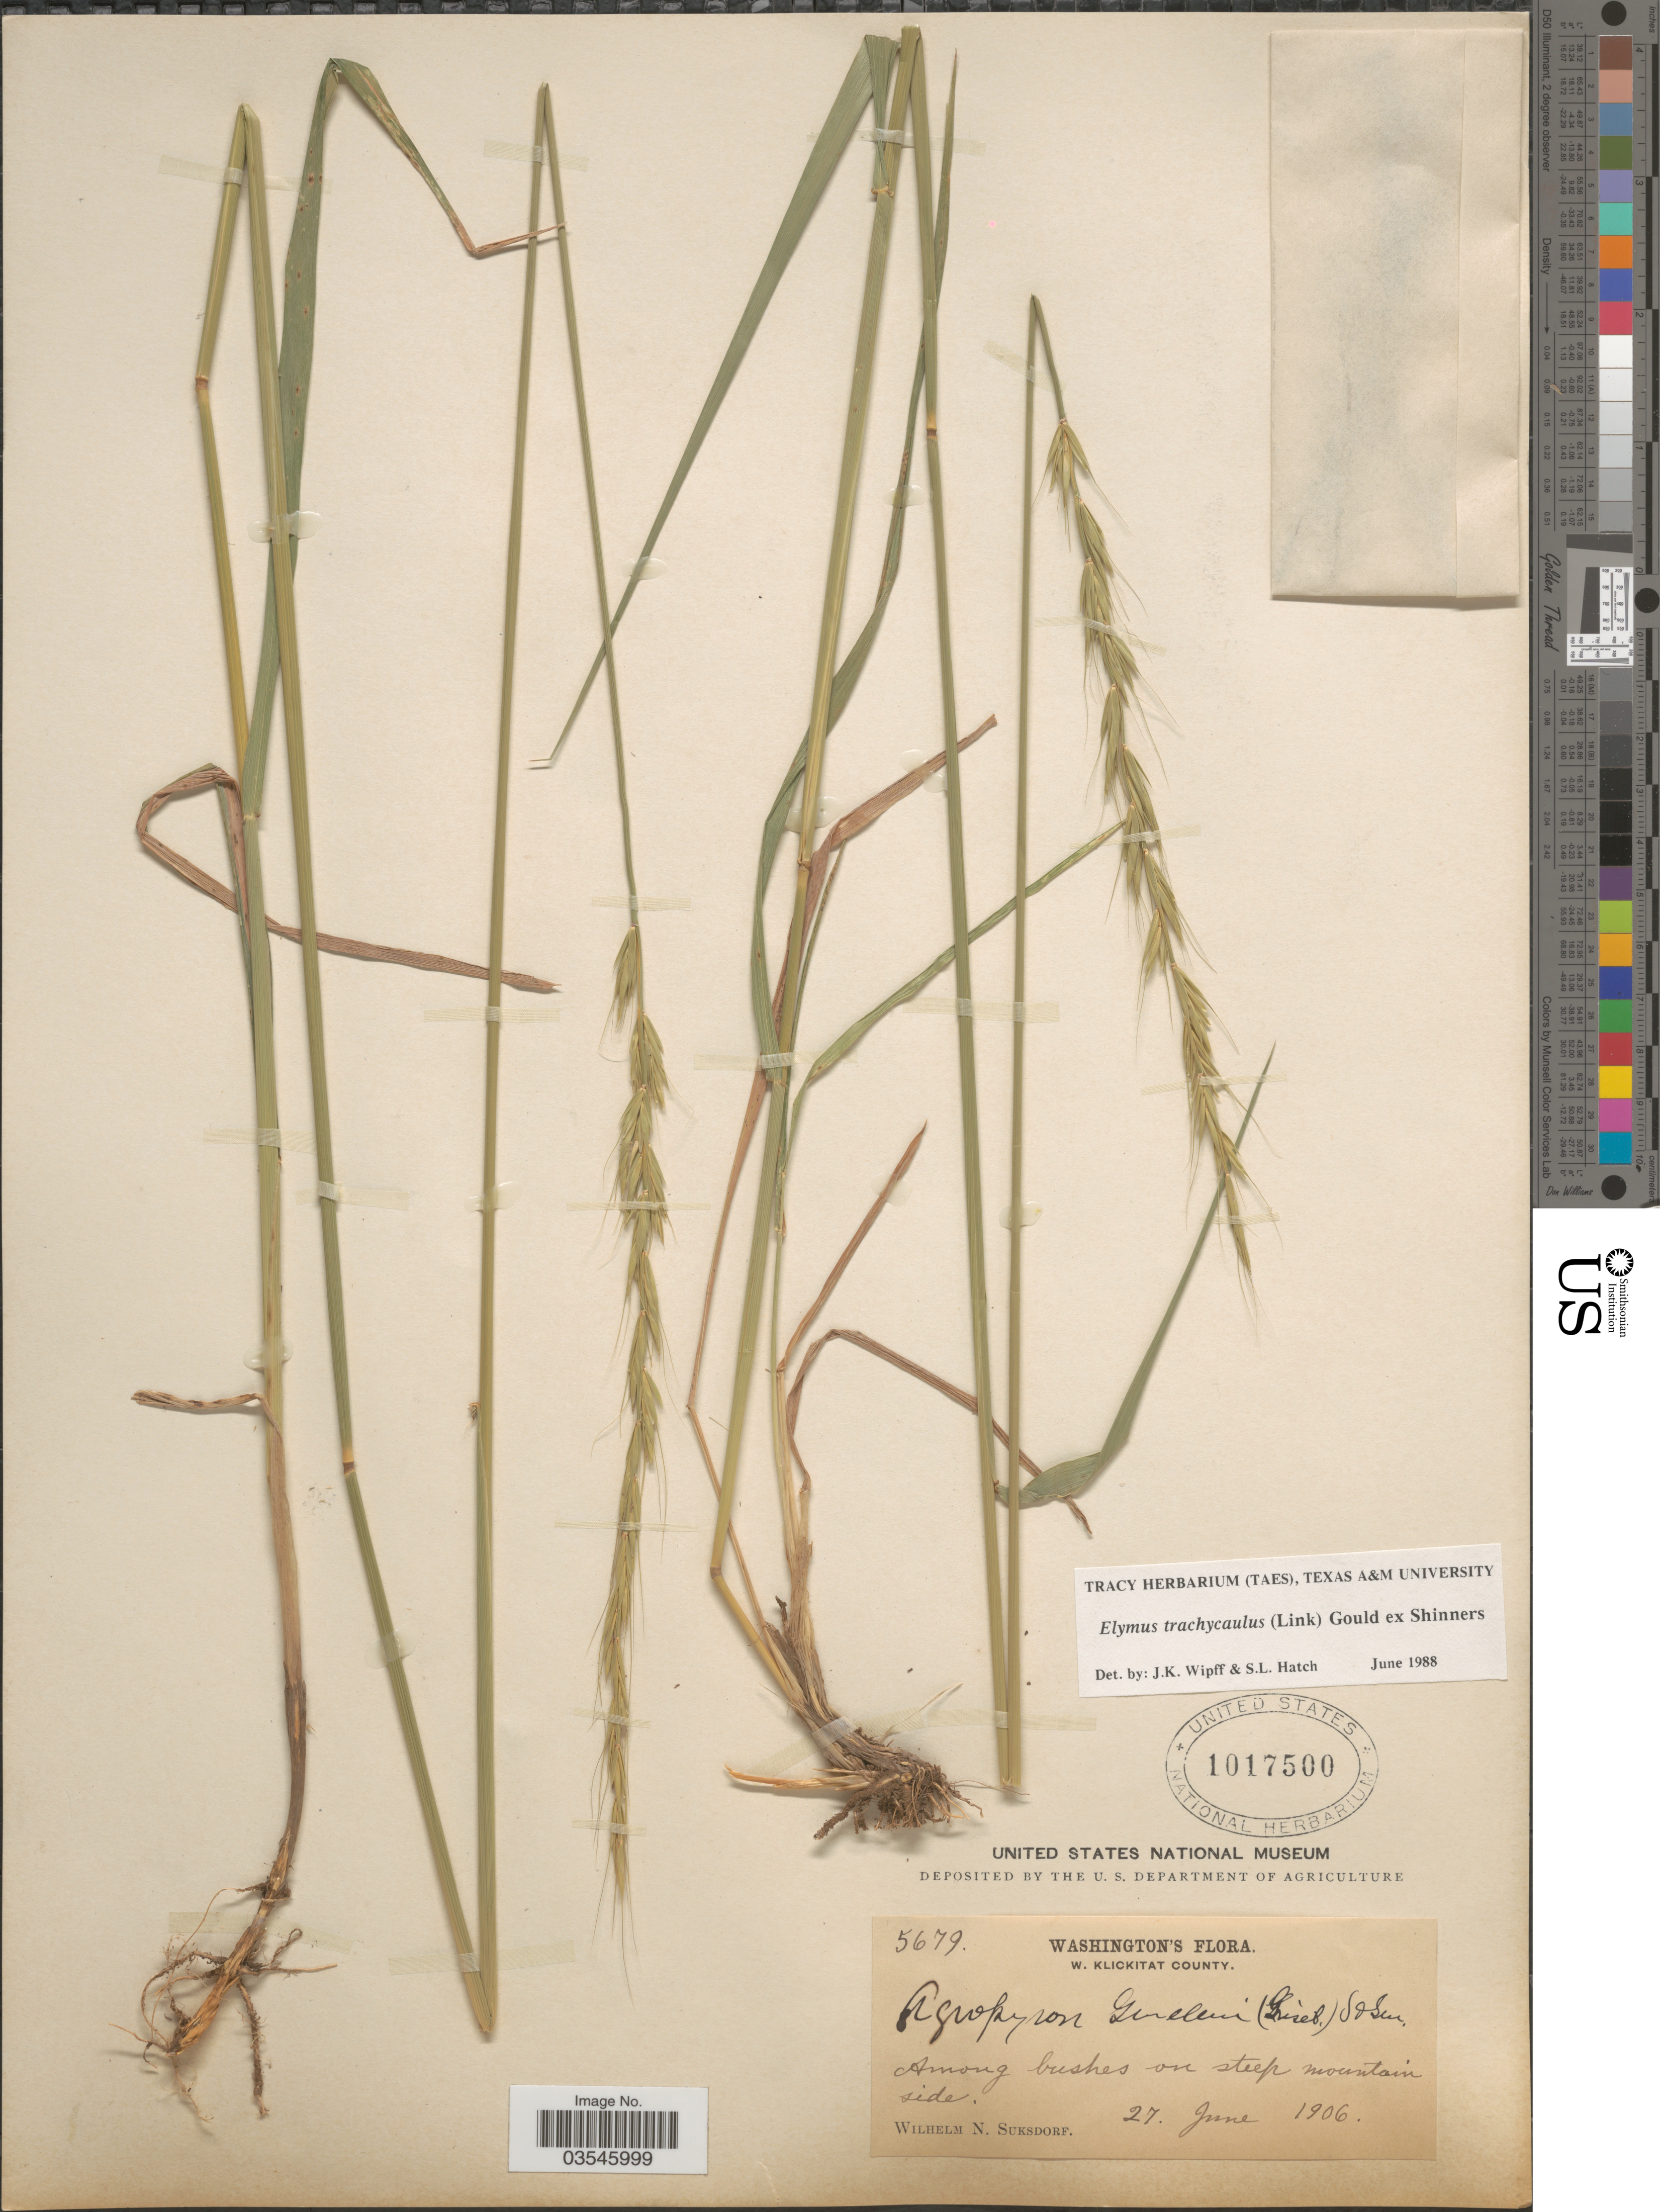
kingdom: Plantae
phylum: Tracheophyta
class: Liliopsida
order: Poales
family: Poaceae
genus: Elymus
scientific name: Elymus trachycaulus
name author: (Link) Gould ex Shinners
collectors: W. N. Suksdorf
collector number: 5679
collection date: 1906-06-27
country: United States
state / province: Washington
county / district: Klickitat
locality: W. Klickitat County. Among brushes on steep mountain side.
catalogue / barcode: US 1017500